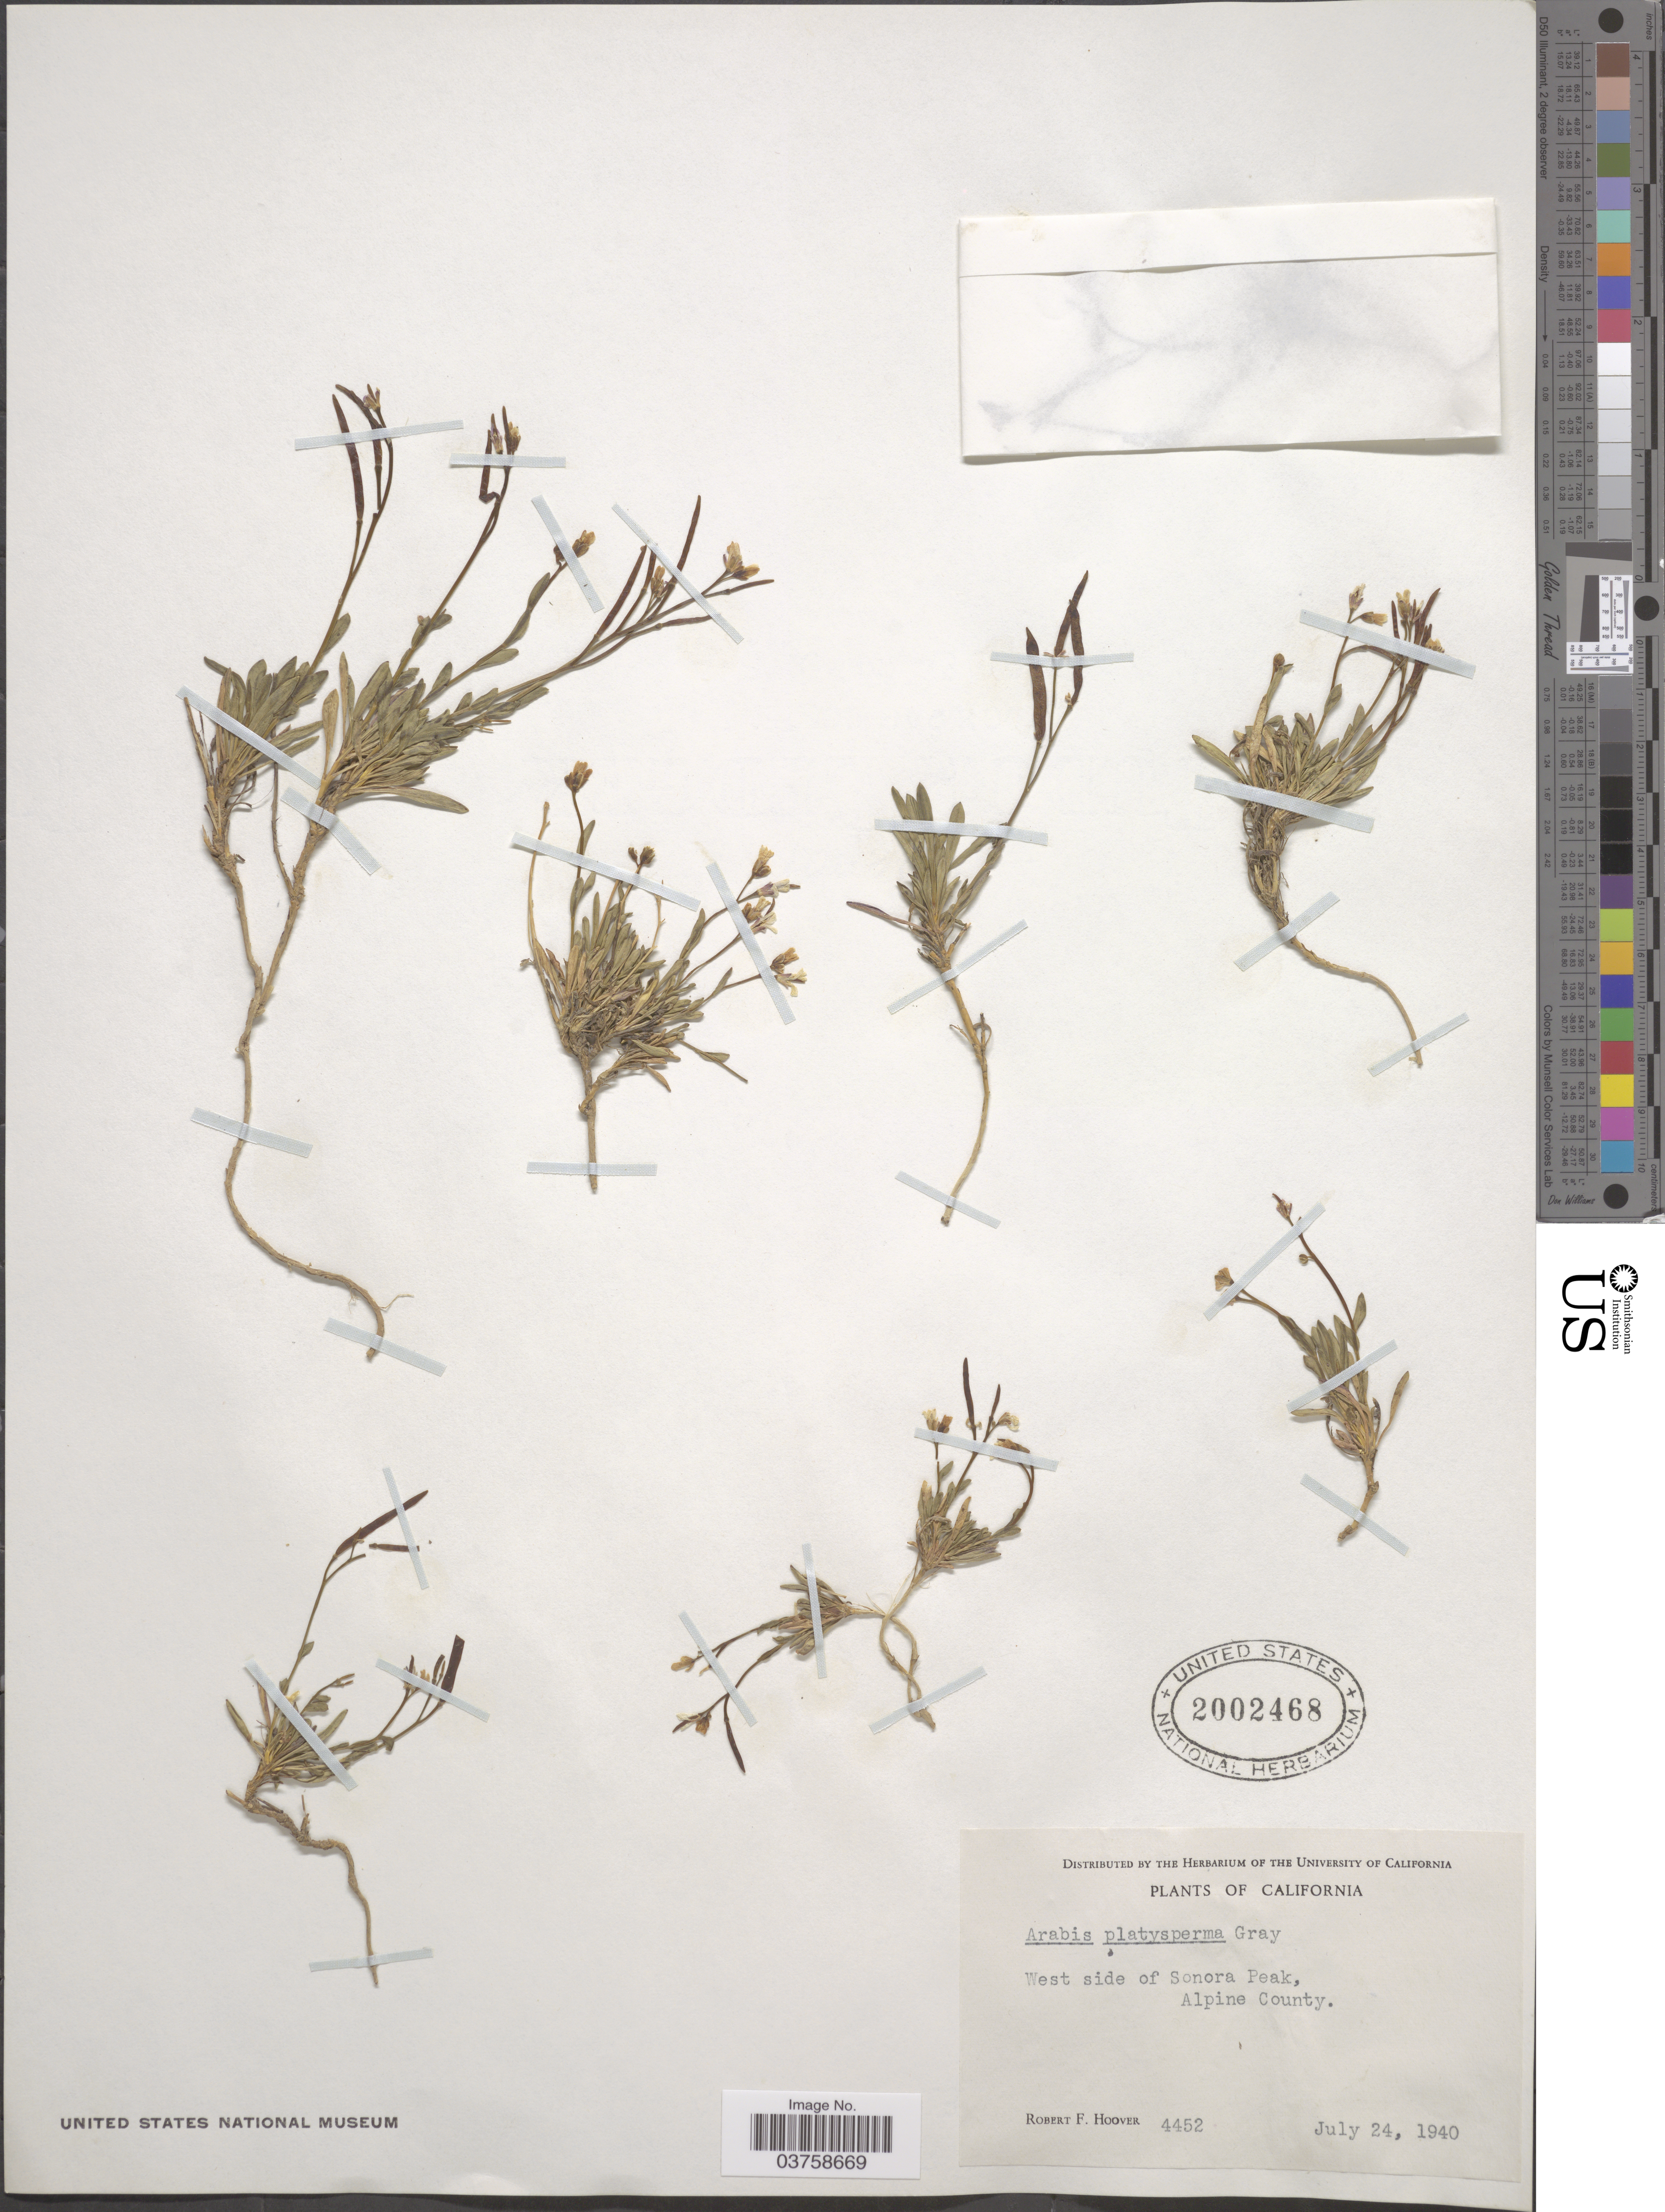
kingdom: Plantae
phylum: Tracheophyta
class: Magnoliopsida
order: Brassicales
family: Brassicaceae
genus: Arabis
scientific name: Arabis platysperma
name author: A. Gray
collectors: R. F. Hoover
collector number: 4452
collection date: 1940-07-24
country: United States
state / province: California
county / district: Alpine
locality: West side of Sonora Peak, Alpine County.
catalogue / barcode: US 2002468